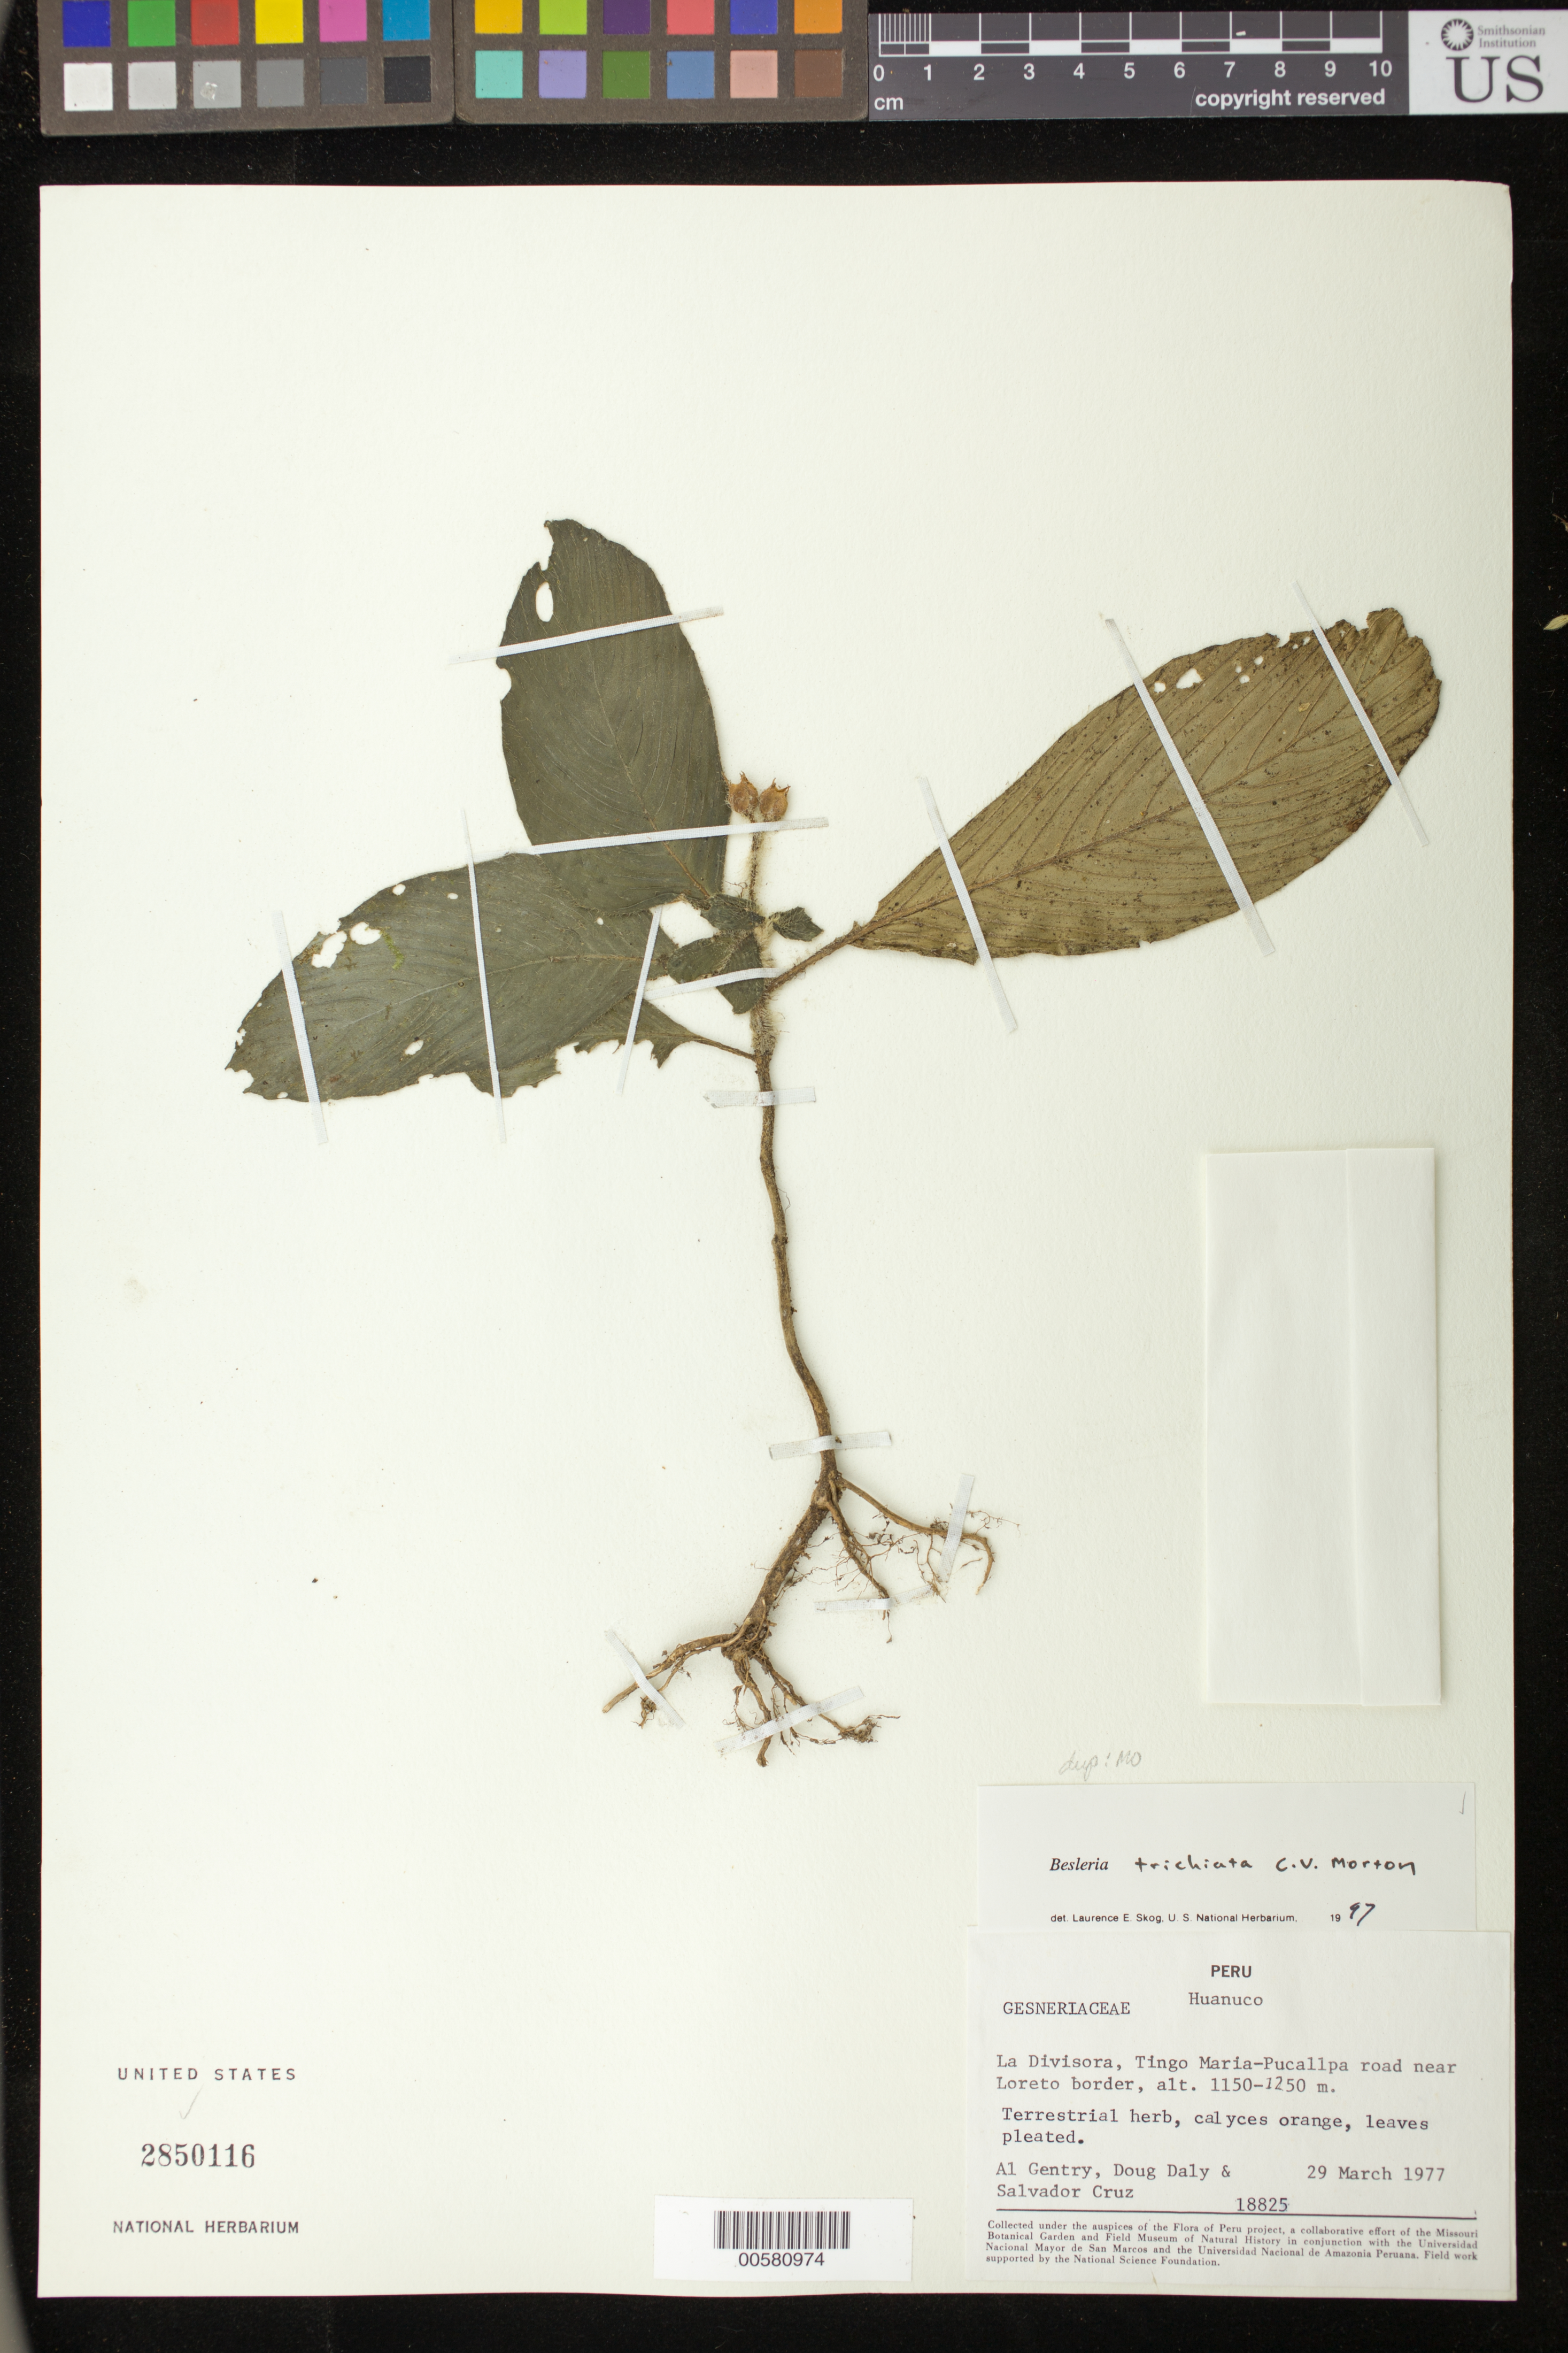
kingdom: Plantae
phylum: Tracheophyta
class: Magnoliopsida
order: Lamiales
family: Gesneriaceae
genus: Besleria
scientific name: Besleria trichiata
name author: C.V. Morton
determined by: Skog, Laurence E.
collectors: A. H. Gentry, D. C. Daly & S. Cruz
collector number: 18825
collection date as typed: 29 Mar 1977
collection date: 1977-03-29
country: Peru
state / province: Huánuco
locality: La Divisora, Tingo Maria - Pucallpa road near Loreto border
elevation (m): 1150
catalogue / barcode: US 2850116